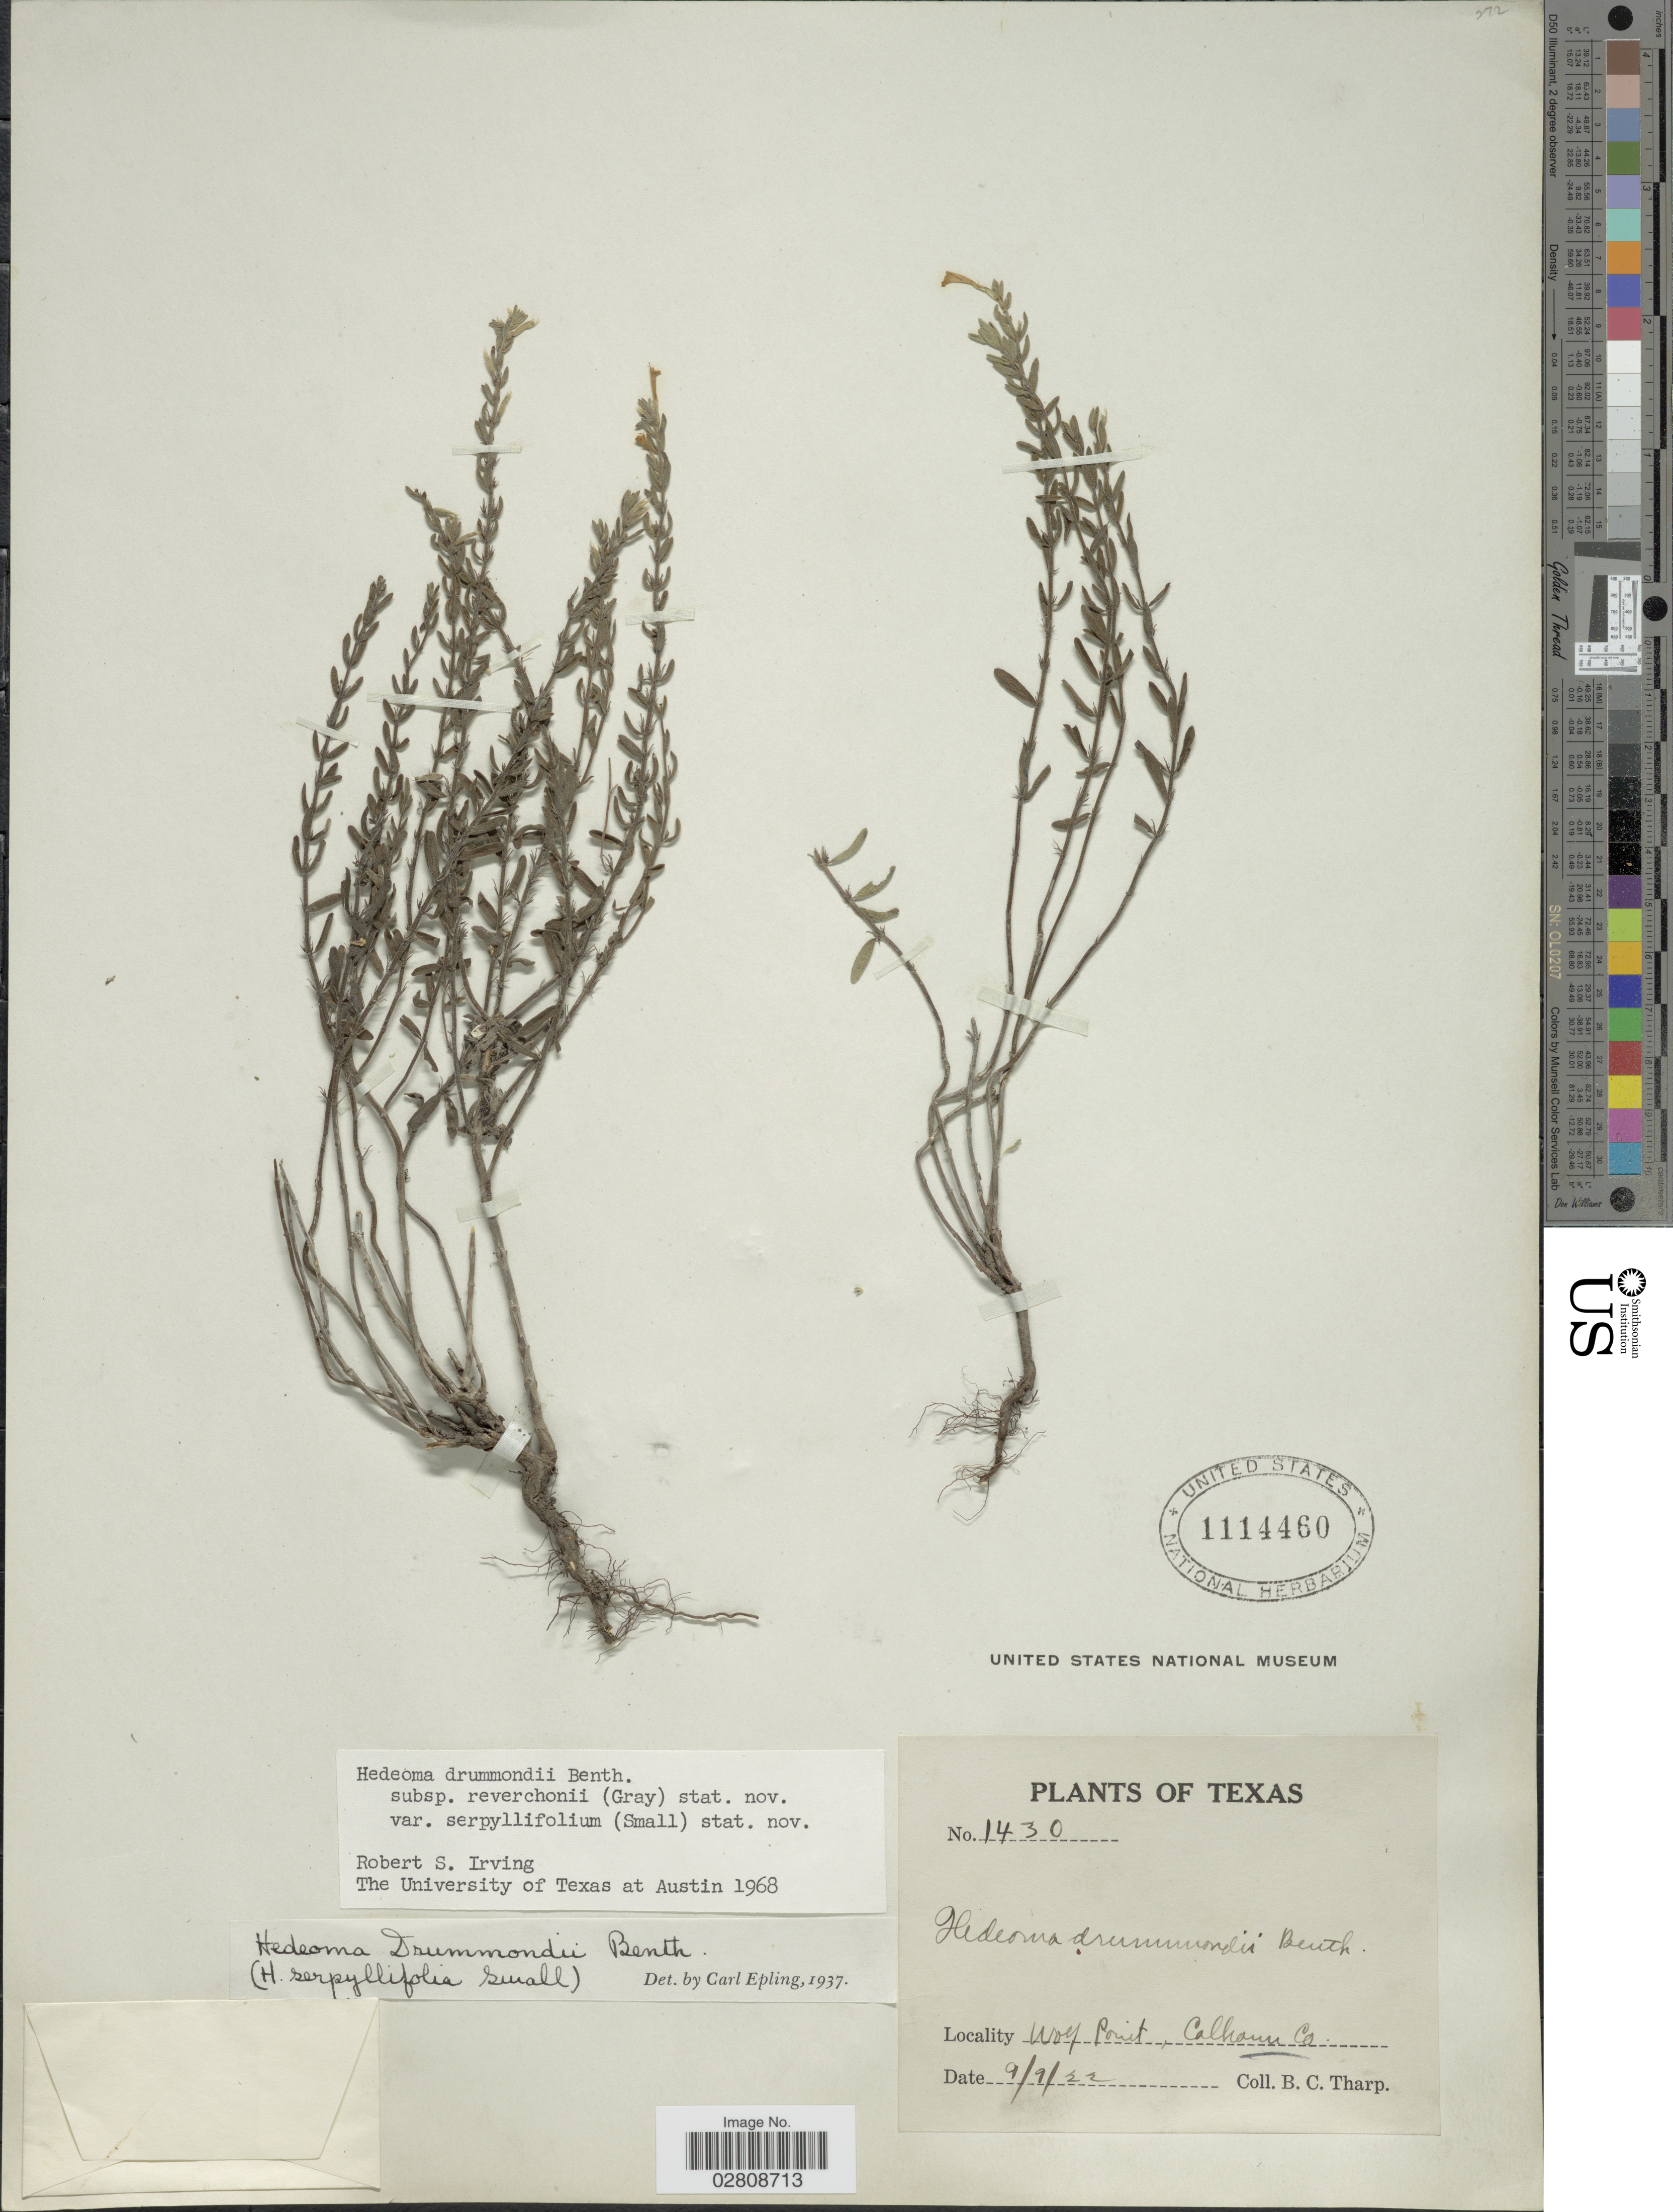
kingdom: Plantae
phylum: Tracheophyta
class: Magnoliopsida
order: Lamiales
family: Lamiaceae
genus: Hedeoma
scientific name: Hedeoma drummondii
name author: Benth.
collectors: B. C. Tharp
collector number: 1430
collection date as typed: Transcribed d/m/y: 9/9/22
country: United States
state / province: Texas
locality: Wolf Point, Calhoun Co.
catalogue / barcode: US 1114460